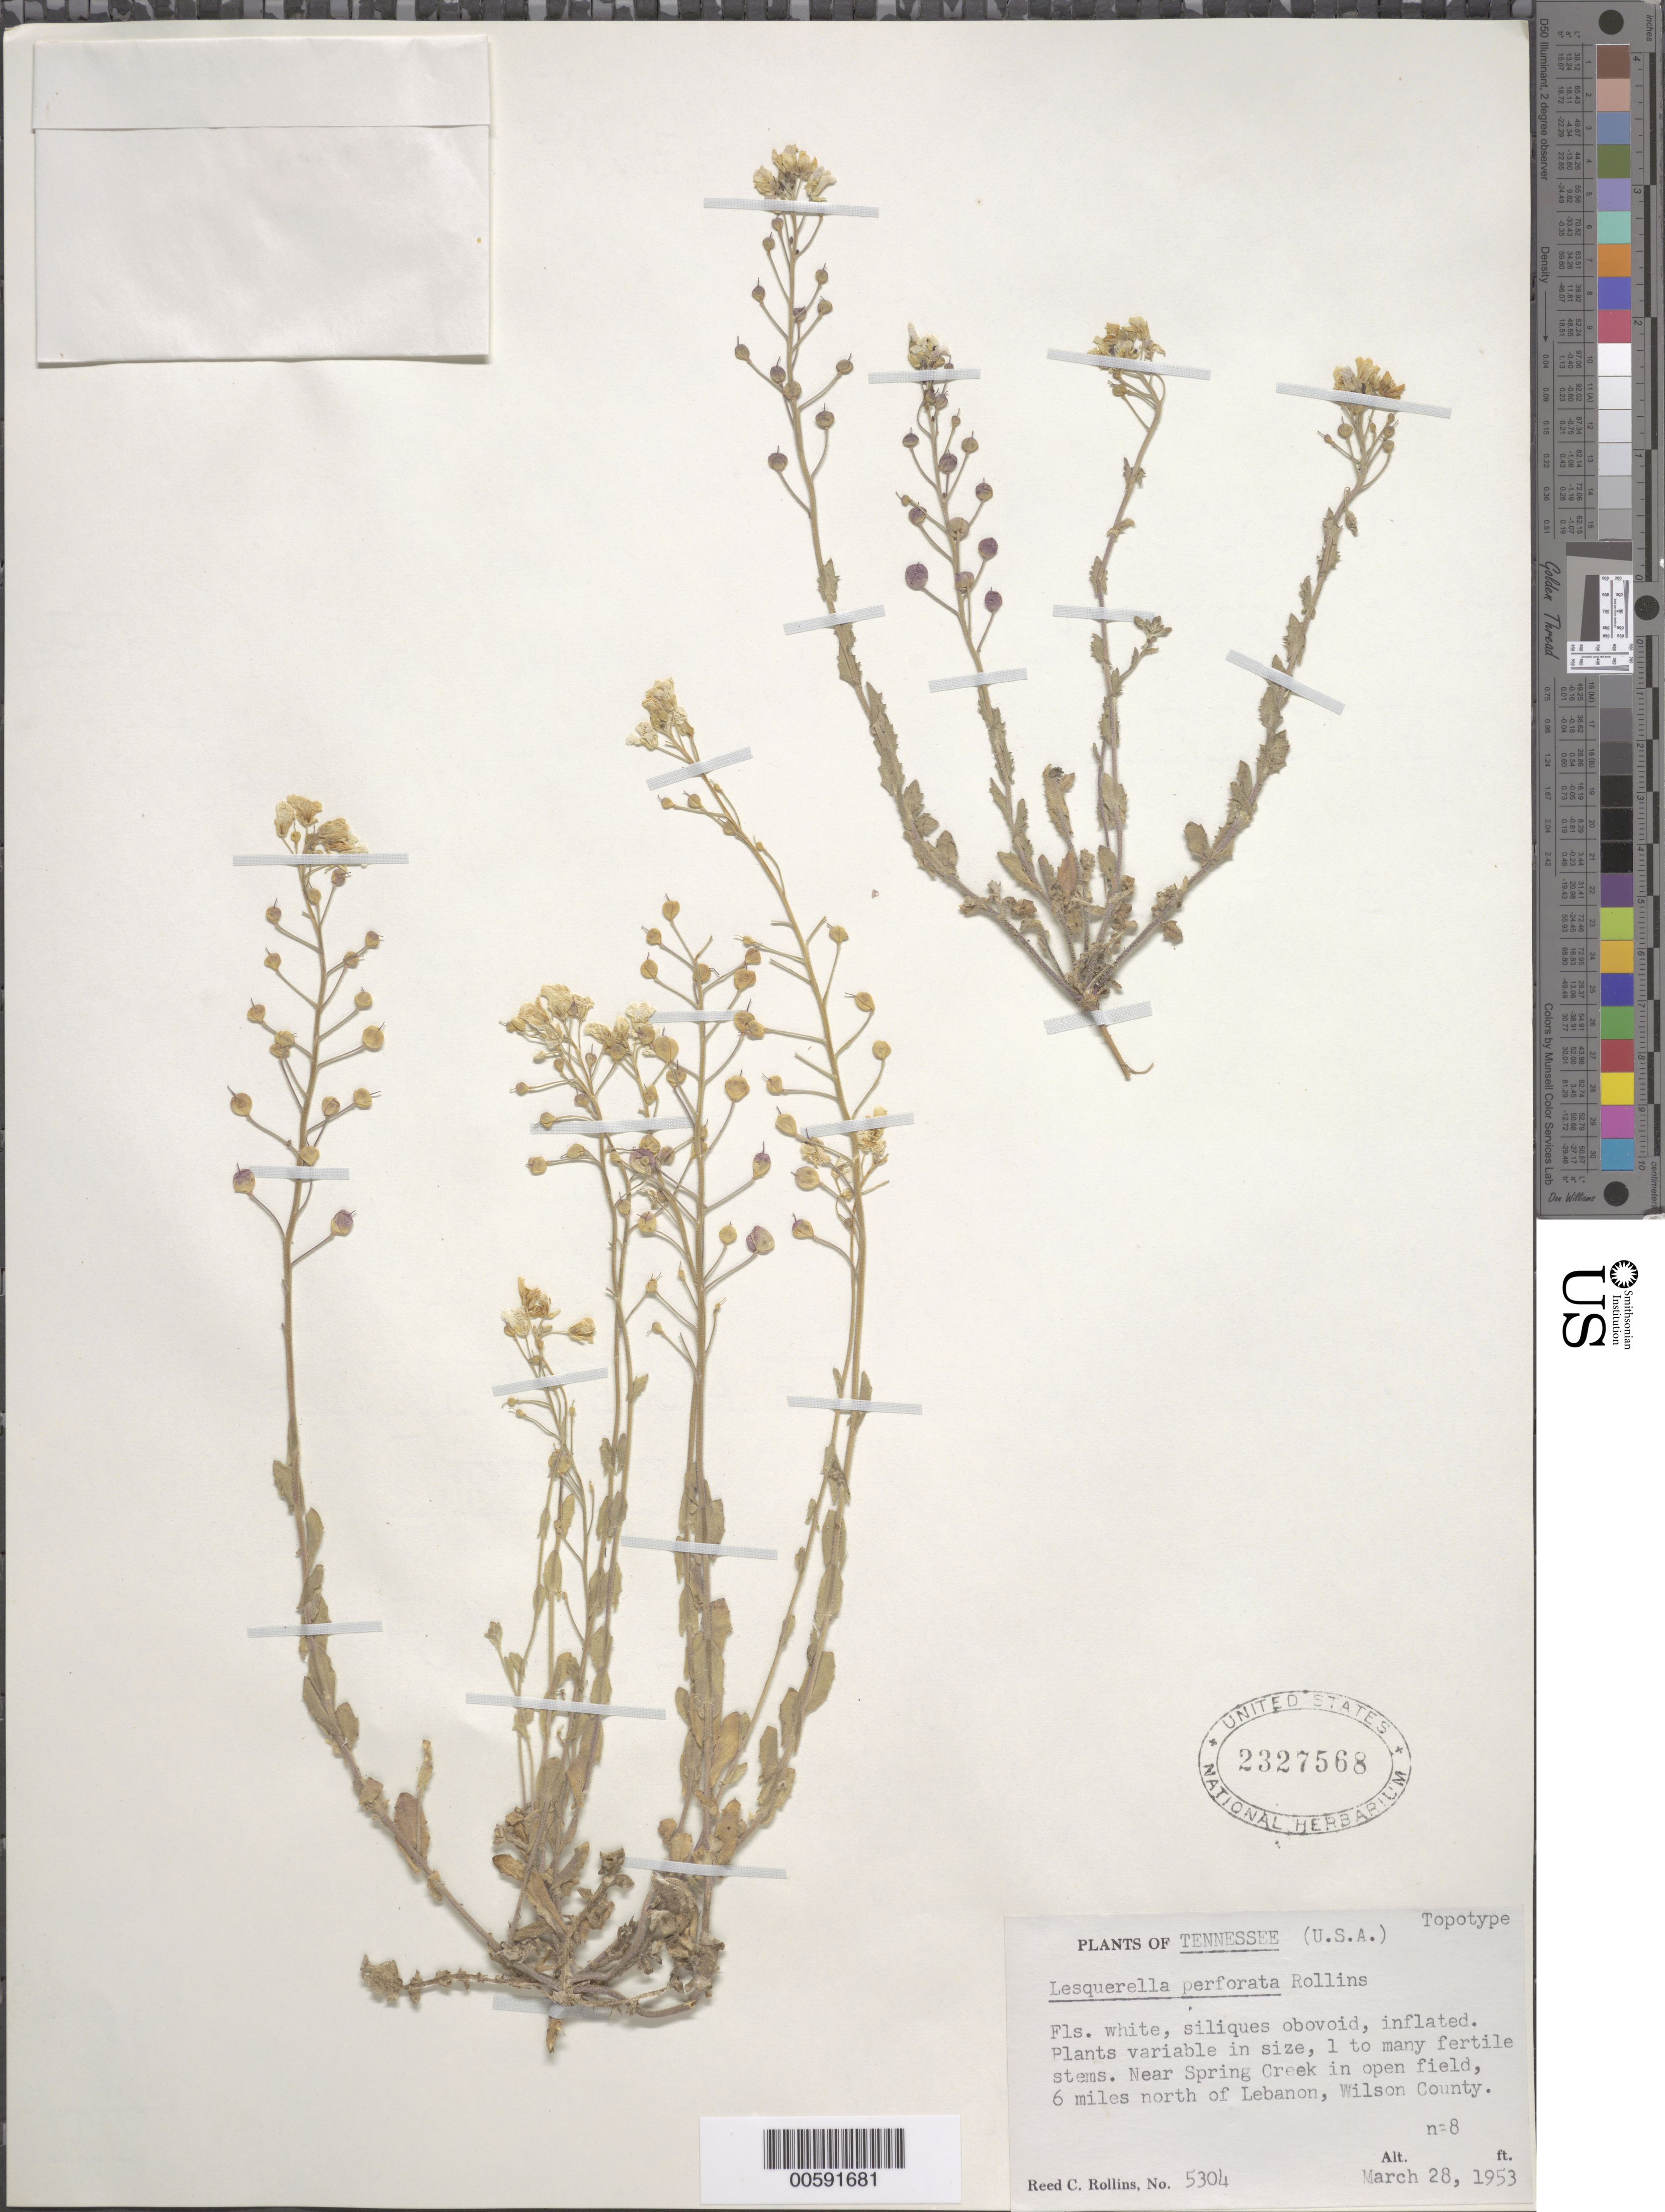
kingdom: Plantae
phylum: Tracheophyta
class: Magnoliopsida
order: Brassicales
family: Brassicaceae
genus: Lesquerella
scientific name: Lesquerella perforata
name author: Rollins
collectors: R. C. Rollins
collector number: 5304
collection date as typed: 28 Mar 1953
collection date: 1953-03-28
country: United States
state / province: Tennessee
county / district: Wilson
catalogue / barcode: US 2327568